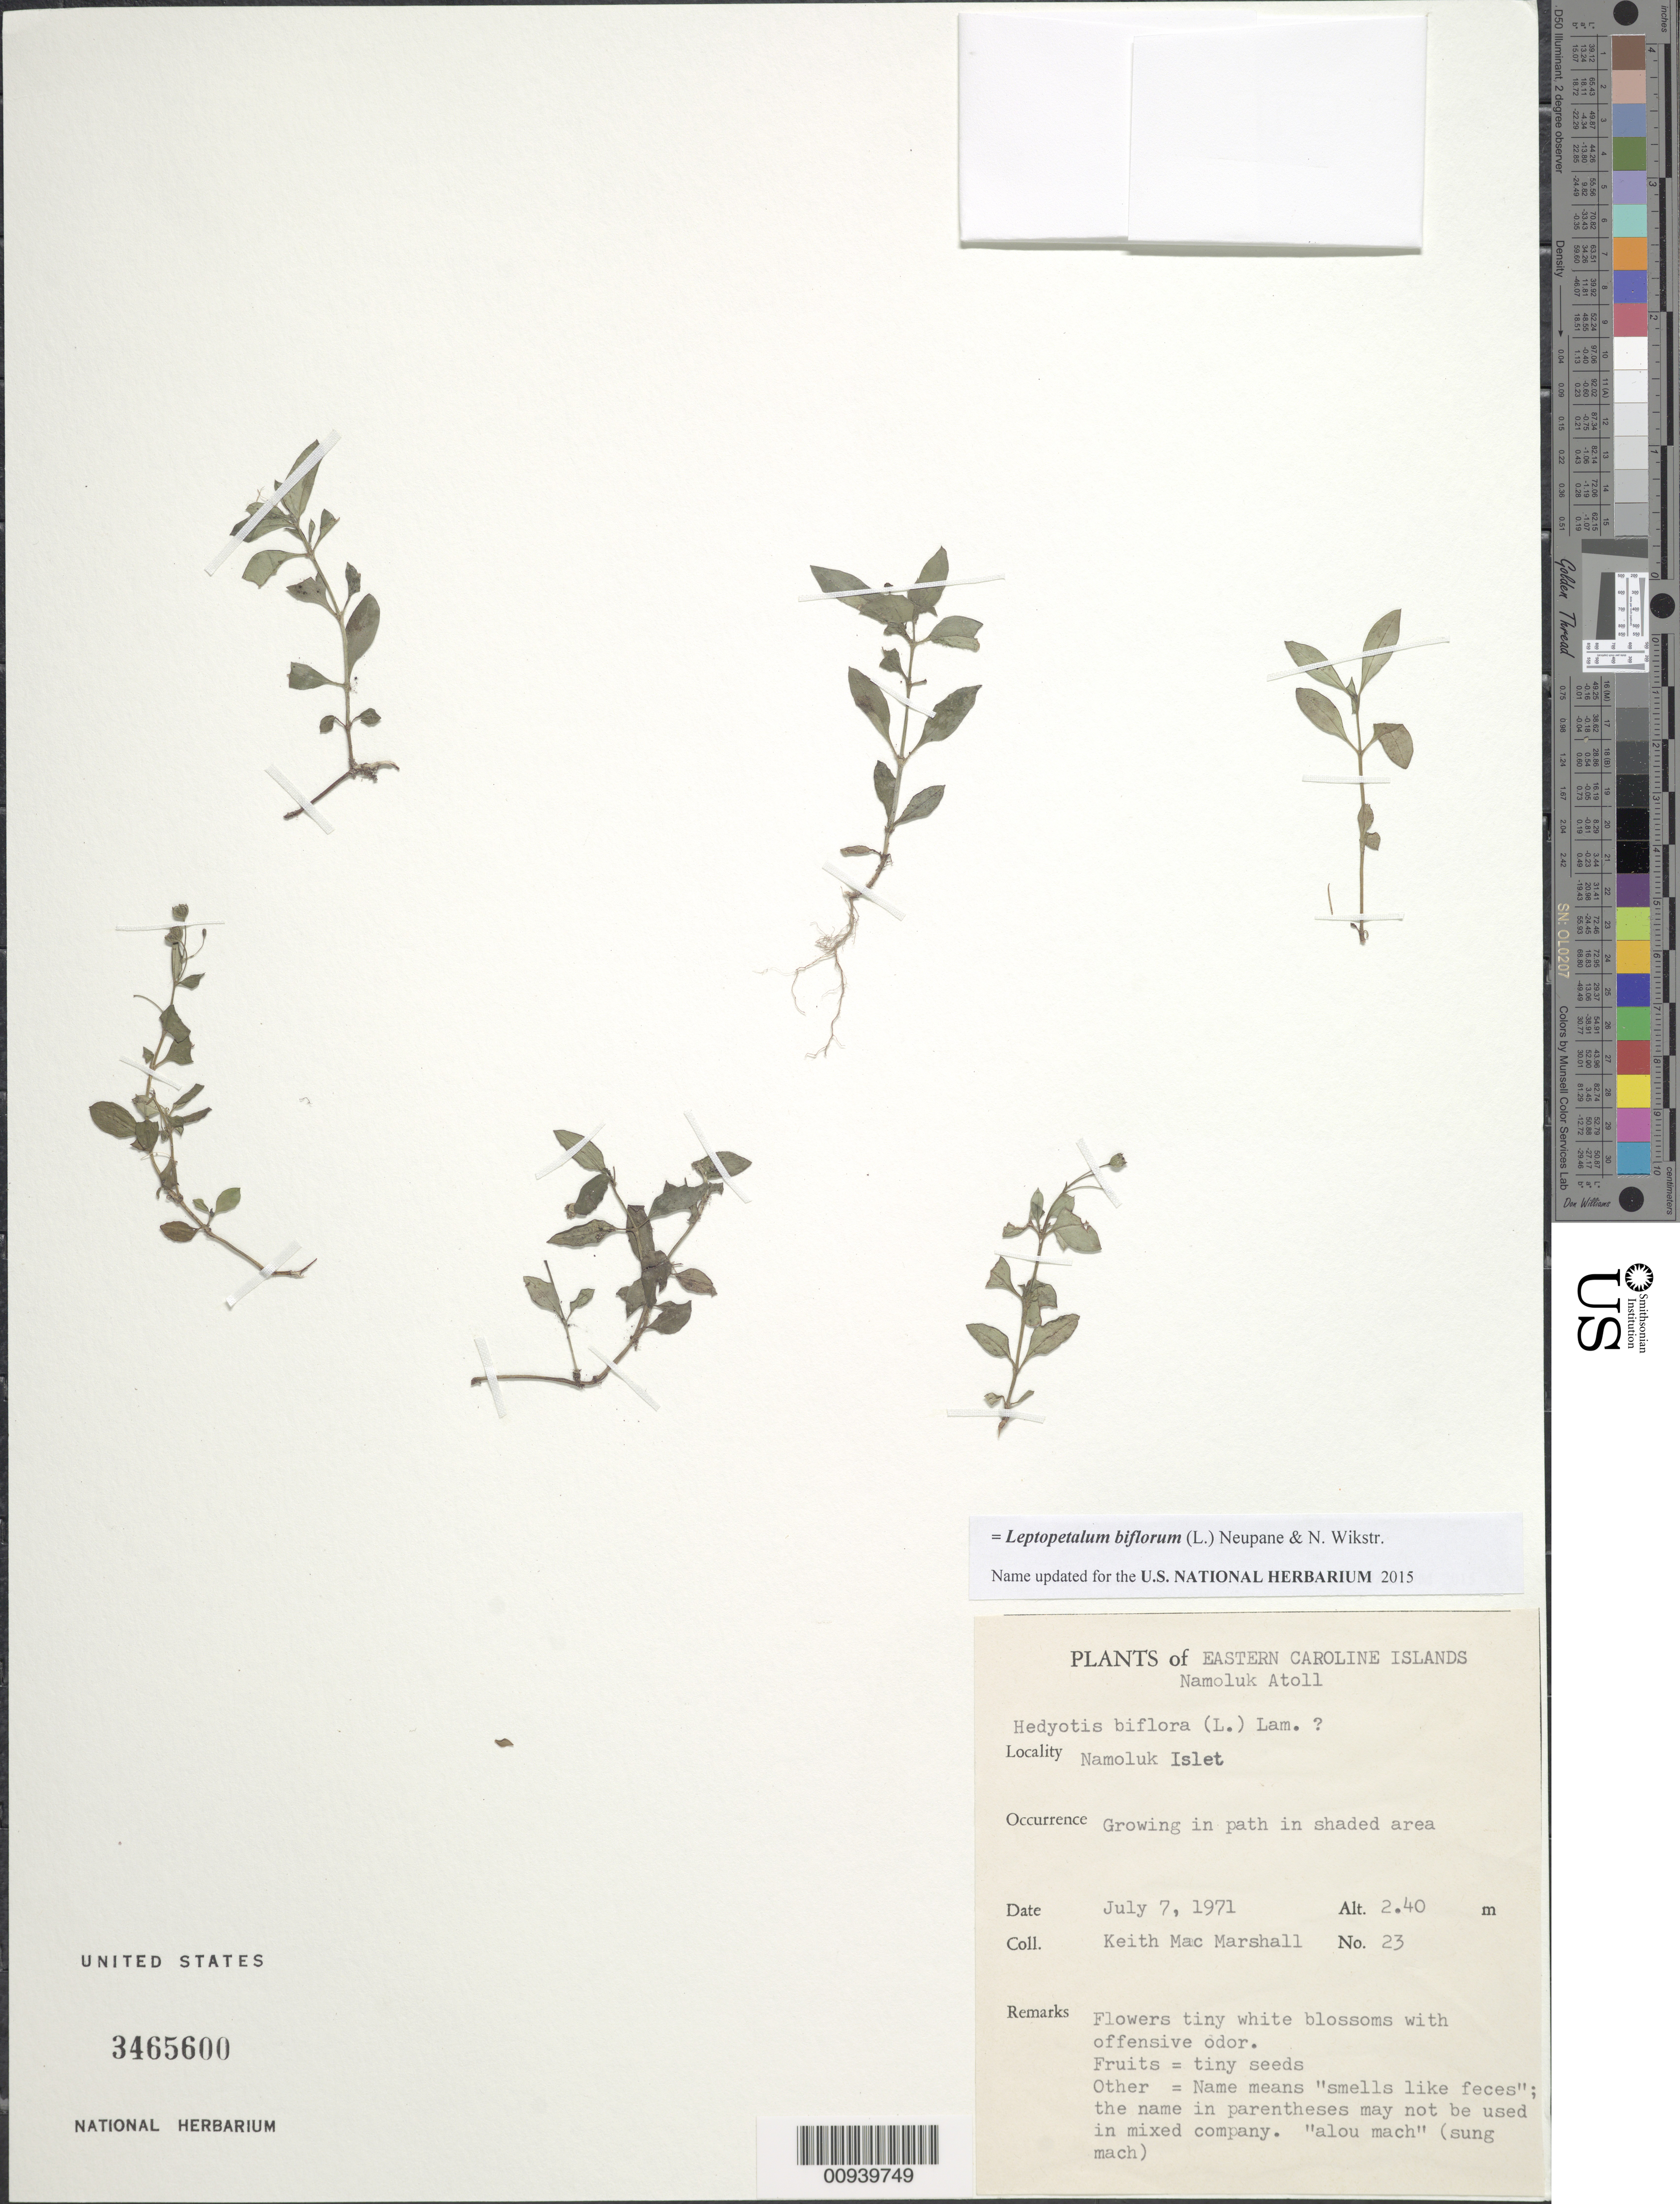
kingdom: Plantae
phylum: Tracheophyta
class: Magnoliopsida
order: Gentianales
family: Rubiaceae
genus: Leptopetalum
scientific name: Leptopetalum biflorum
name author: (L.) Neupane & N. Wikstr.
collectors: K. M. Marshall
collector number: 23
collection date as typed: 07 Jul 1971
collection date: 1971-07-07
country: Micronesia, Federated States of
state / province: Truk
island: Namokuk [Namoluk] Atoll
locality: Namoluk Islet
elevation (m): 2.4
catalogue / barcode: US 3465600